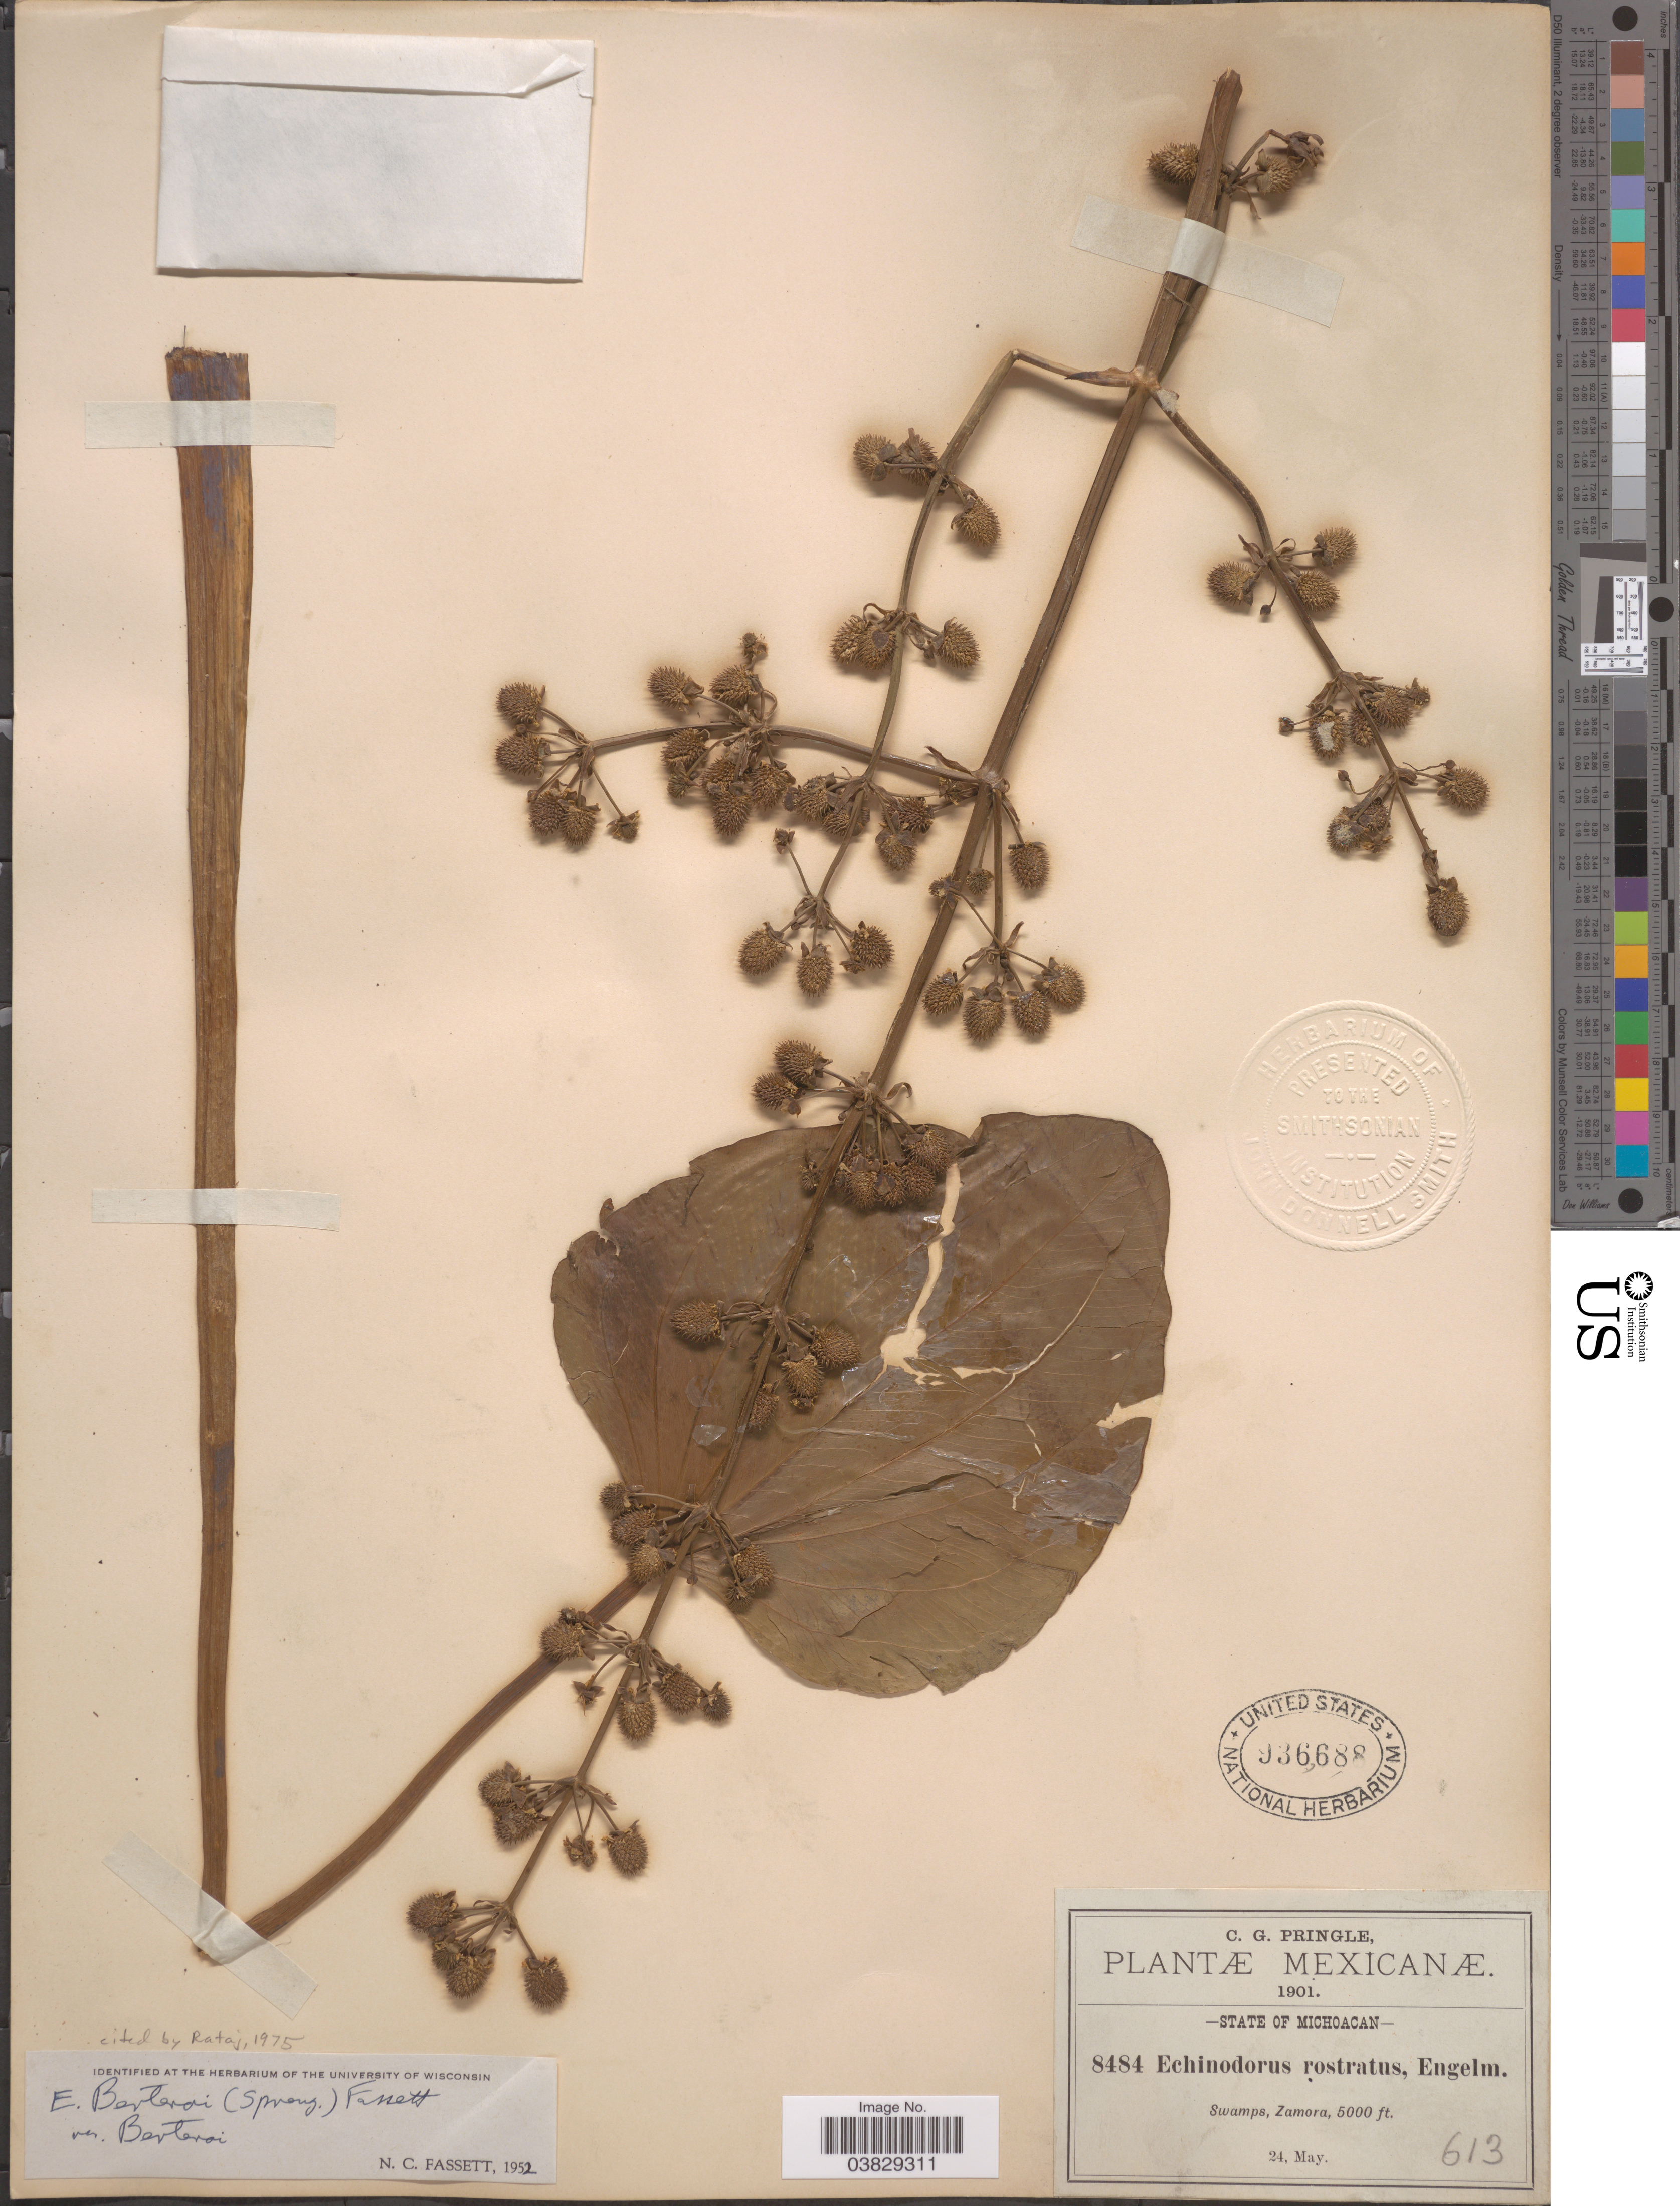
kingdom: Plantae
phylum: Tracheophyta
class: Liliopsida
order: Alismatales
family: Alismataceae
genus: Echinodorus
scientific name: Echinodorus berteroi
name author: (Spreng.) Fassett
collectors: C. G. Pringle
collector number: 8484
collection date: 1901-05-24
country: Mexico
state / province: Michoacán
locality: Swamps, Zamora.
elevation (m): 1524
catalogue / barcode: US 936688